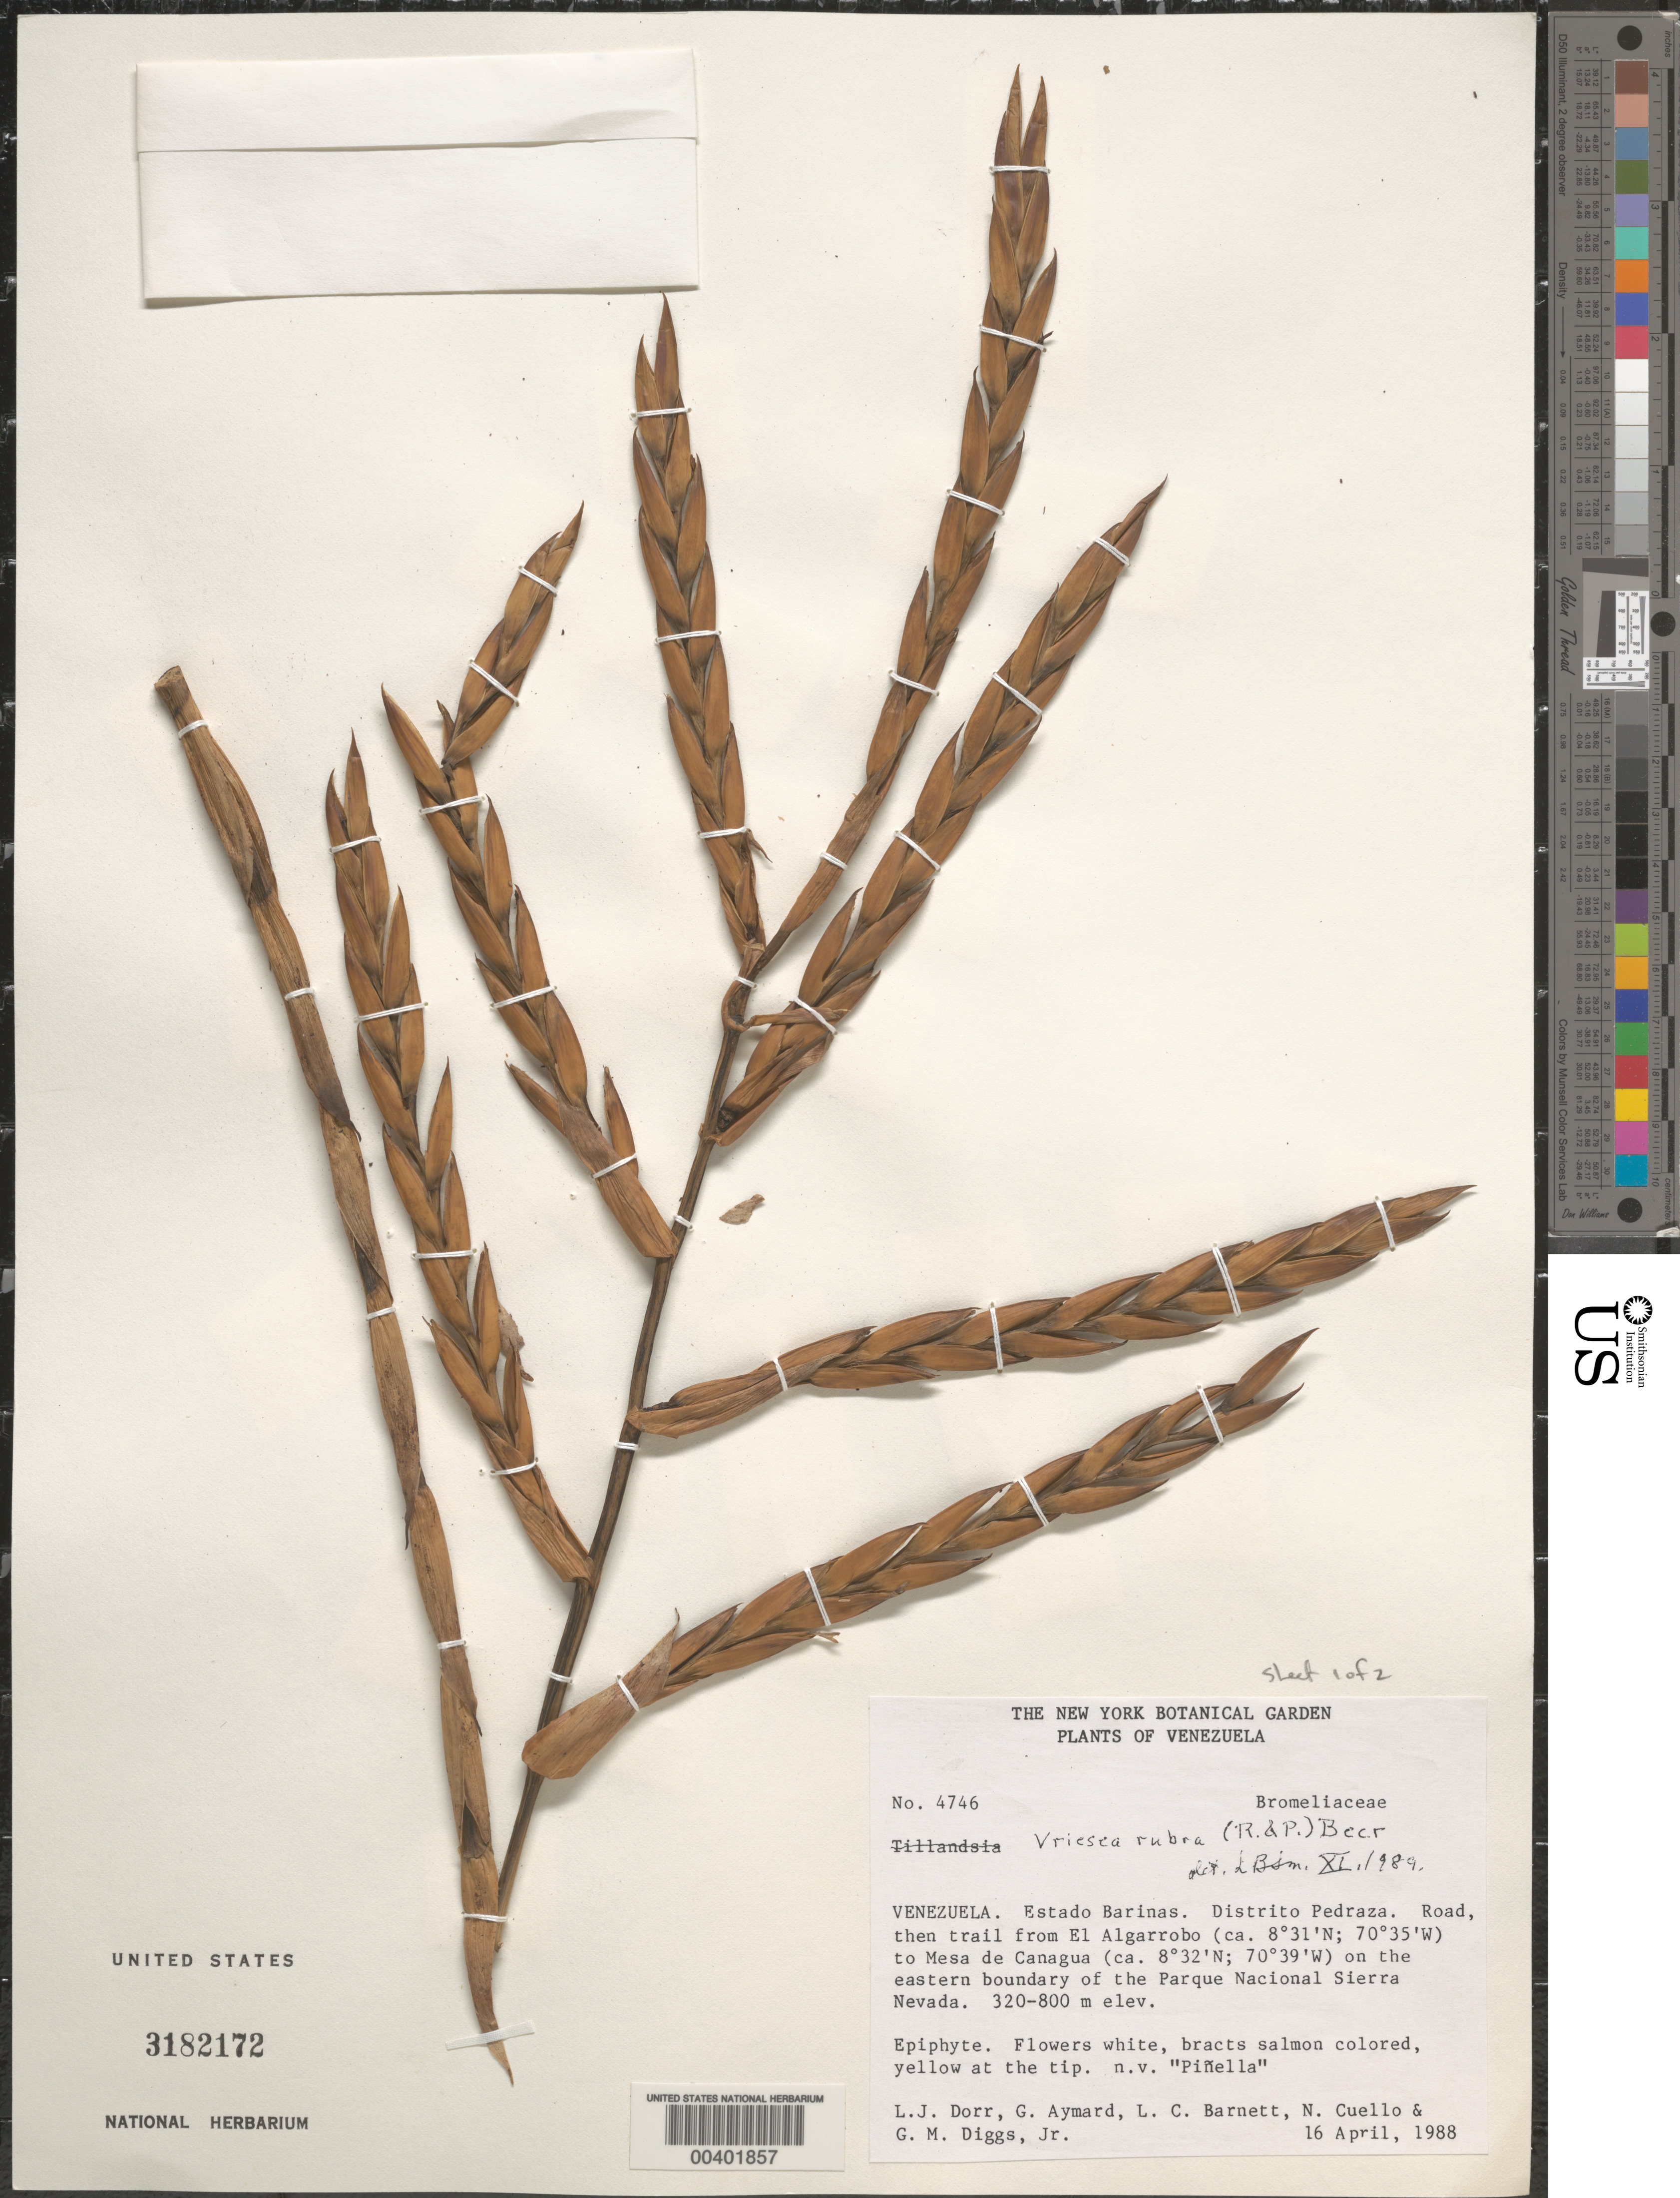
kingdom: Plantae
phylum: Tracheophyta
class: Liliopsida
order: Poales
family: Bromeliaceae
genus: Vriesea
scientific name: Vriesea rubra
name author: (Ruiz & Pav.) Beer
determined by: Smith, Lyman B., (US), NMNH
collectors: L. J. Dorr, G. A. Aymard, L. C. Barnett, N. L. Cuello & G. Diggs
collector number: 4746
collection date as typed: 16 Apr 1988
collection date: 1988-04-16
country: Venezuela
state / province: Barinas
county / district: Pedraza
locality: Road, then trail from El Algarrobo to Mesa de Canagua on the eastern boundary of the Parque Nacional Sierra Nevada.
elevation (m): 320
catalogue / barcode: US 3182172